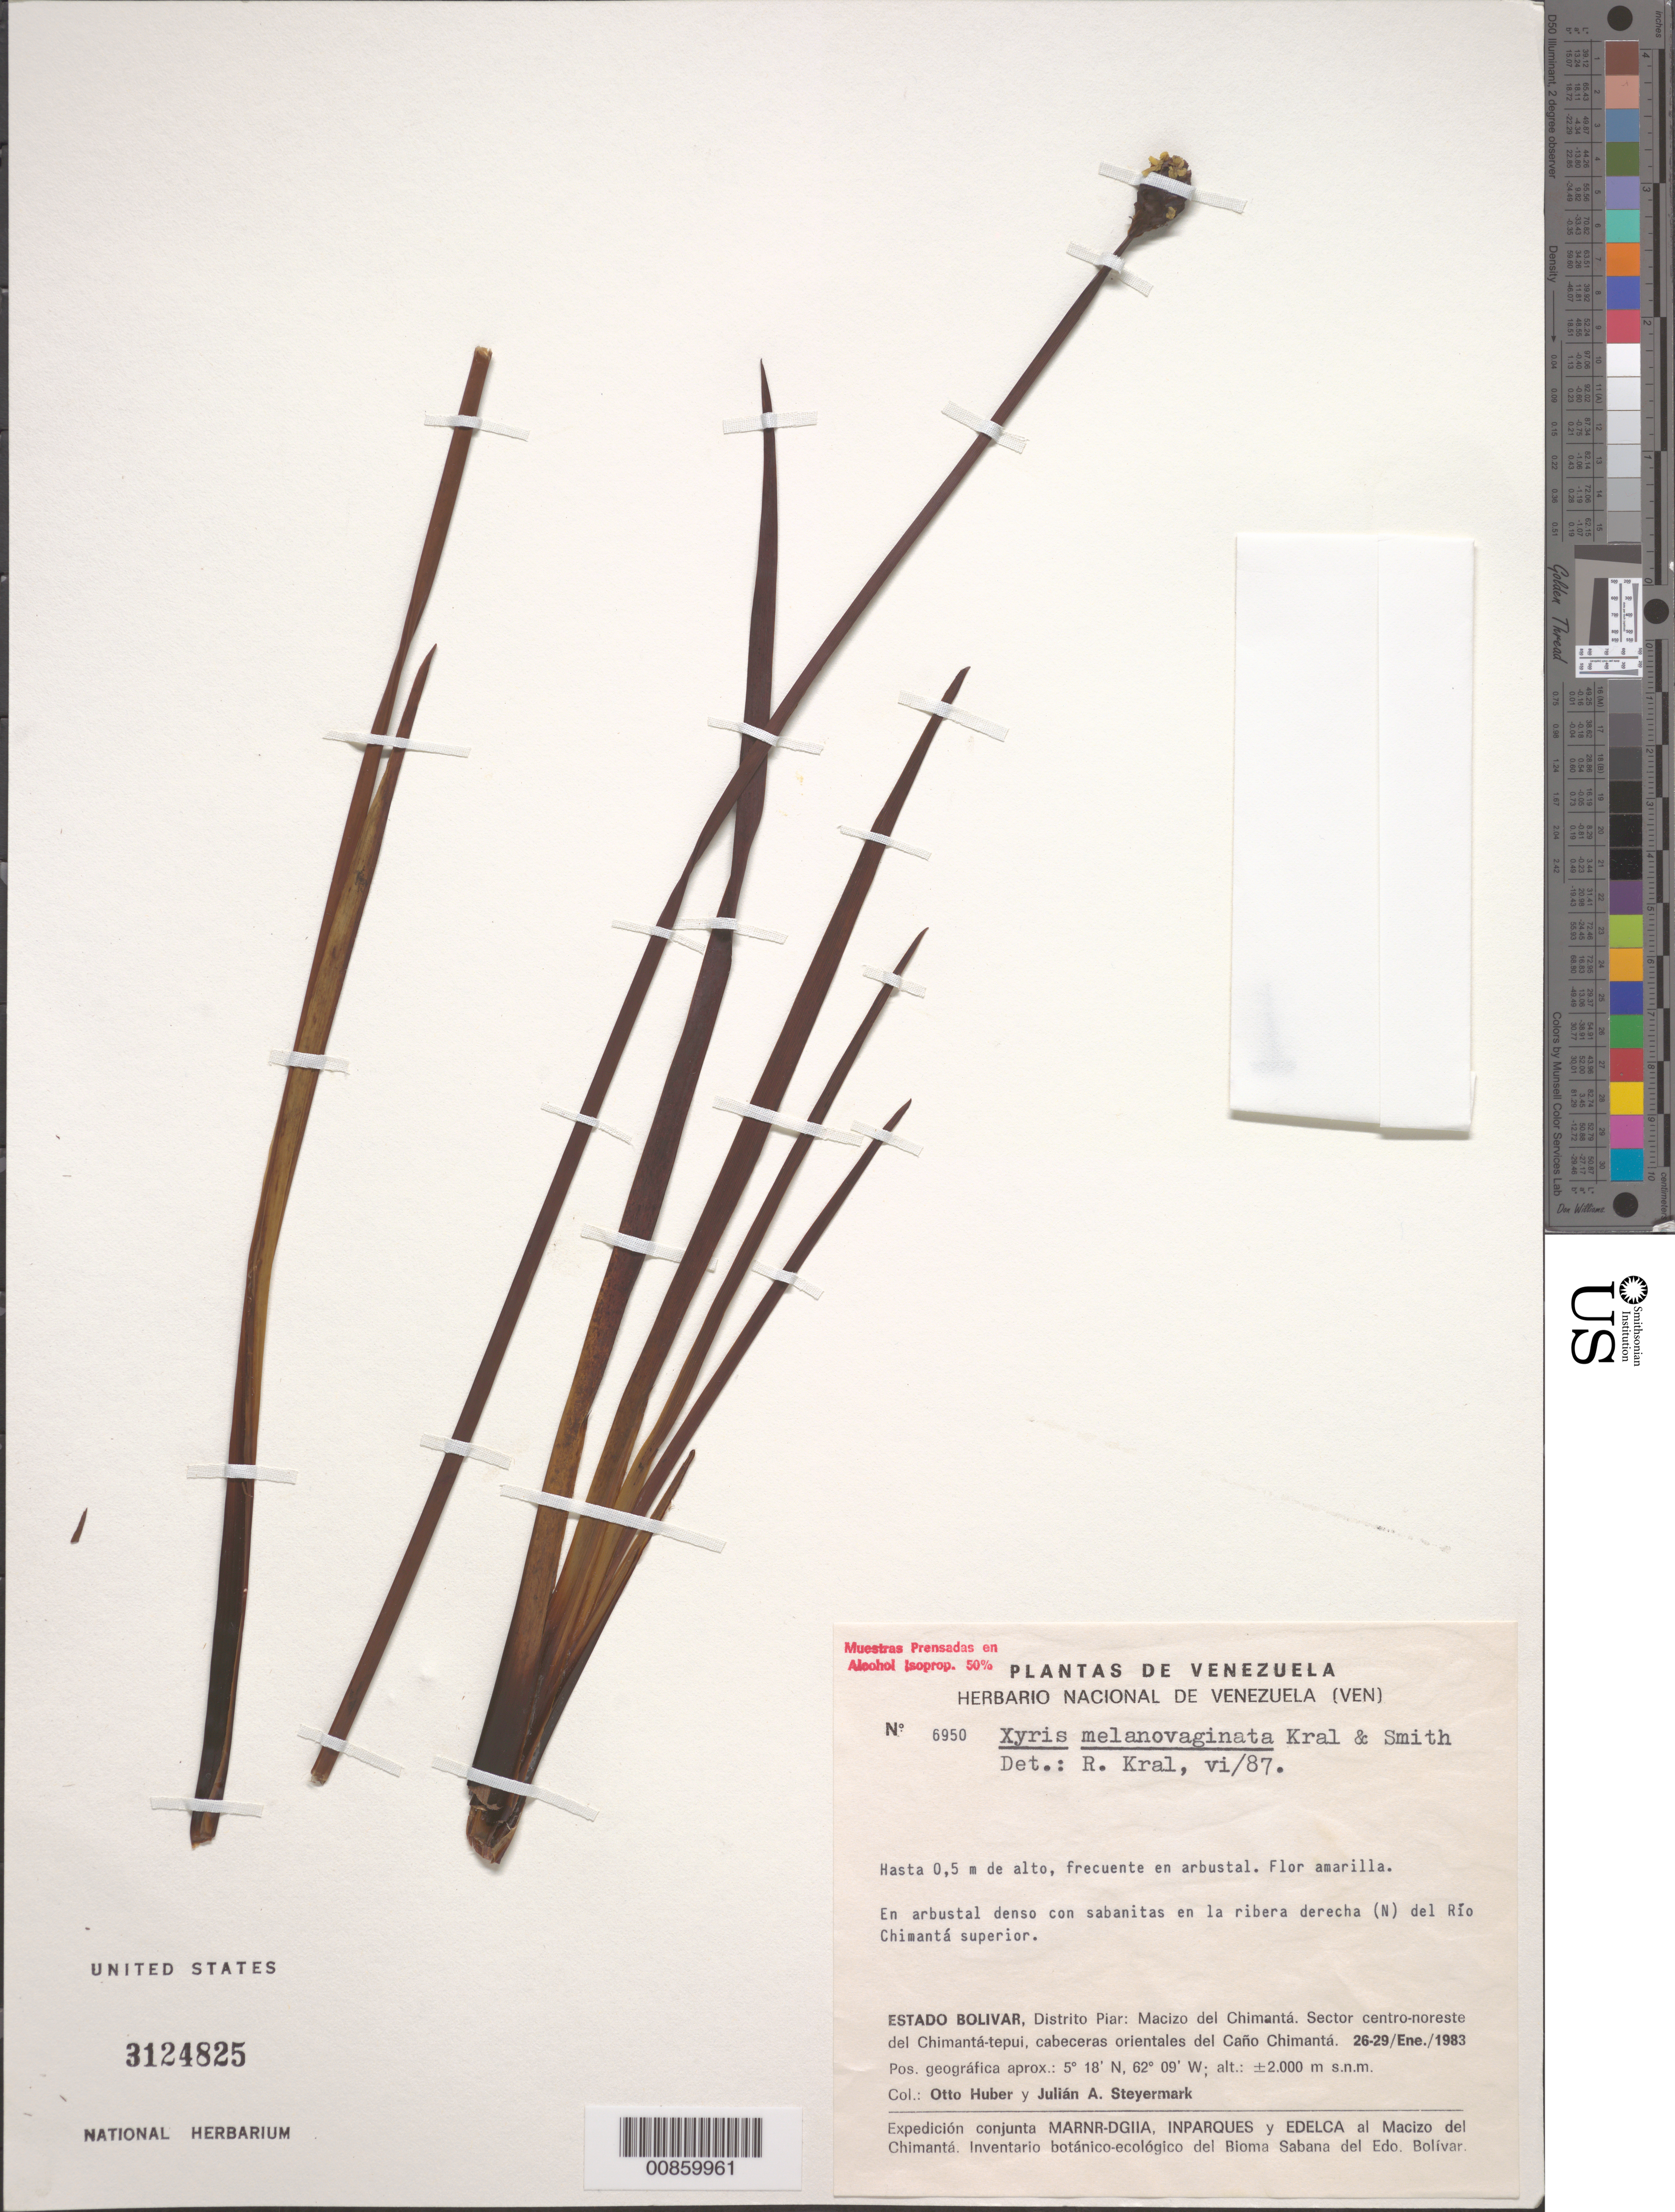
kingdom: Plantae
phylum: Tracheophyta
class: Liliopsida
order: Poales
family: Xyridaceae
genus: Xyris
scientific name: Xyris melanovaginata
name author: Kral & L.B. Sm.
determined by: Kral, Robert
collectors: O. Huber & J. Steyermark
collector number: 6950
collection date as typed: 26-Jan-83 to 29-Jan-83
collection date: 1983-01-26/1983-01-29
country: Venezuela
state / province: Bolívar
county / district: Piar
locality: Macizo del Chimantá, sector centro-NE del Chimantá-tepuí, cabeceras orientales del Caño Chimantá; en la ribera derecha (N) del Río Chimantá supeRíor.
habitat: Arbustal denso con sabanitas.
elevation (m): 2000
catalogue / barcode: US 3124825